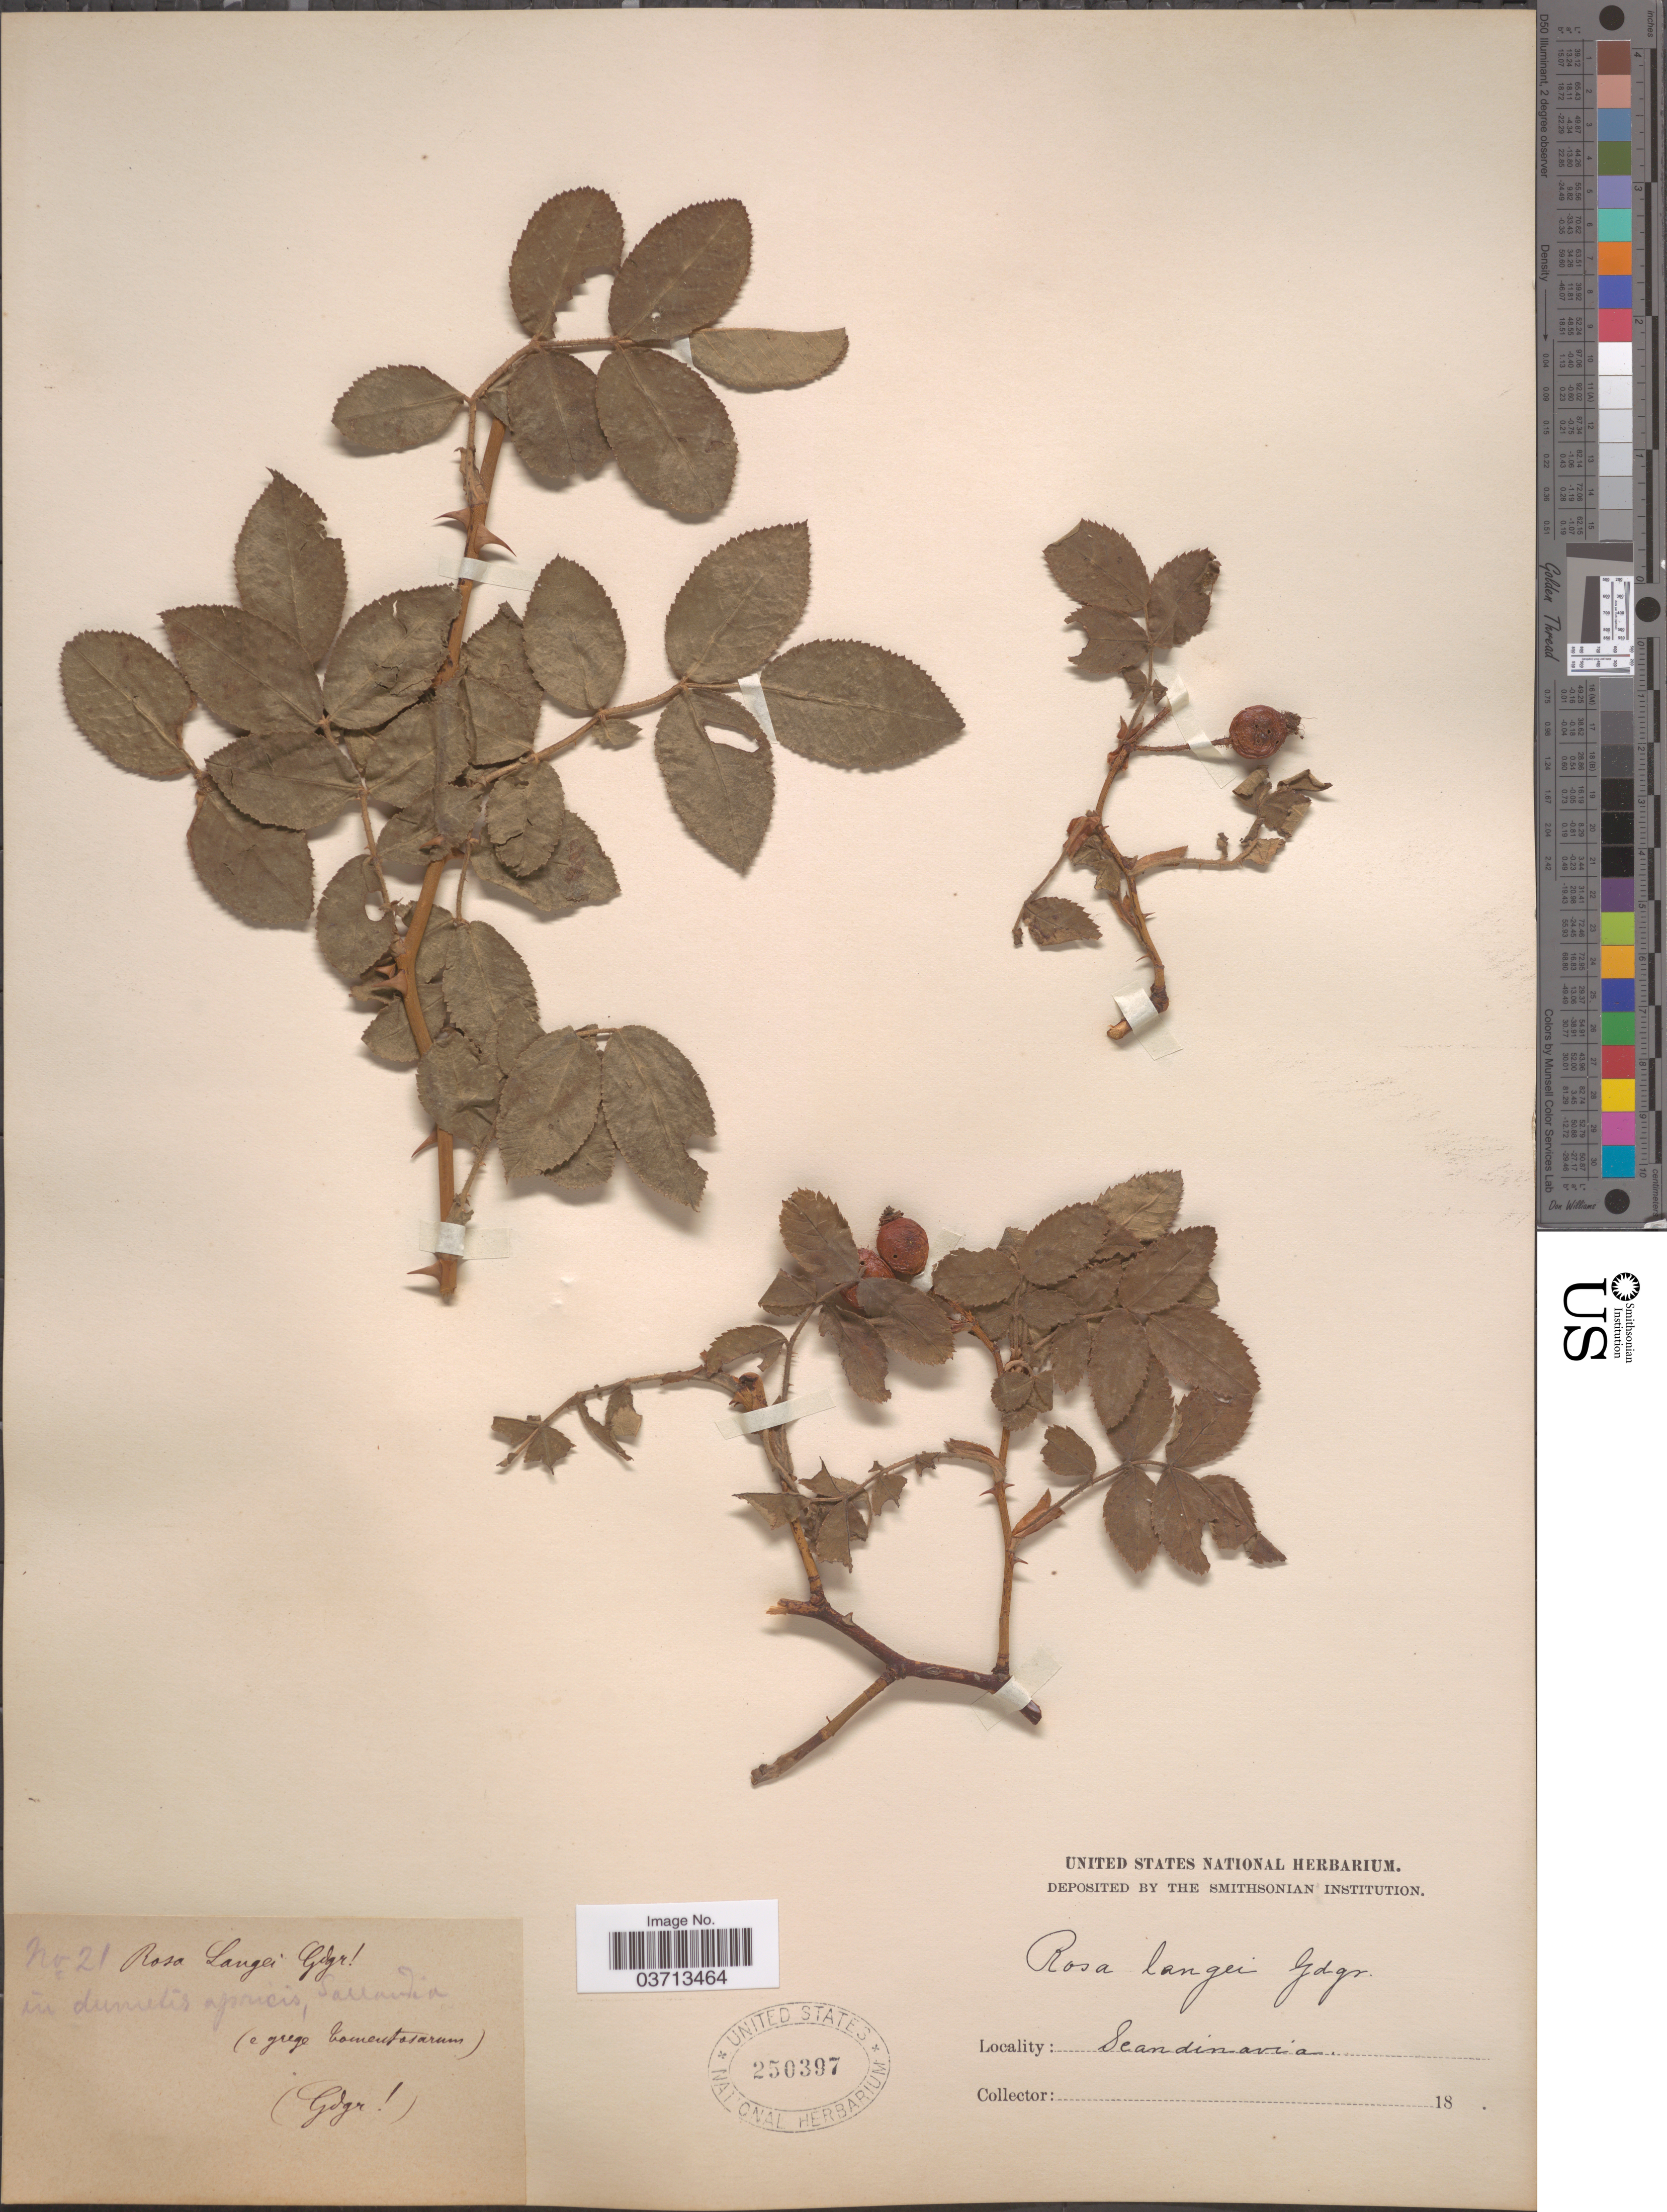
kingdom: Plantae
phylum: Tracheophyta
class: Magnoliopsida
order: Rosales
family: Rosaceae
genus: Rosa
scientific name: Rosa langei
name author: Scheutz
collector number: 21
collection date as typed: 18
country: Sweden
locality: In dumetis apricis, Sallandia [ = interpreted].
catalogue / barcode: US 250397